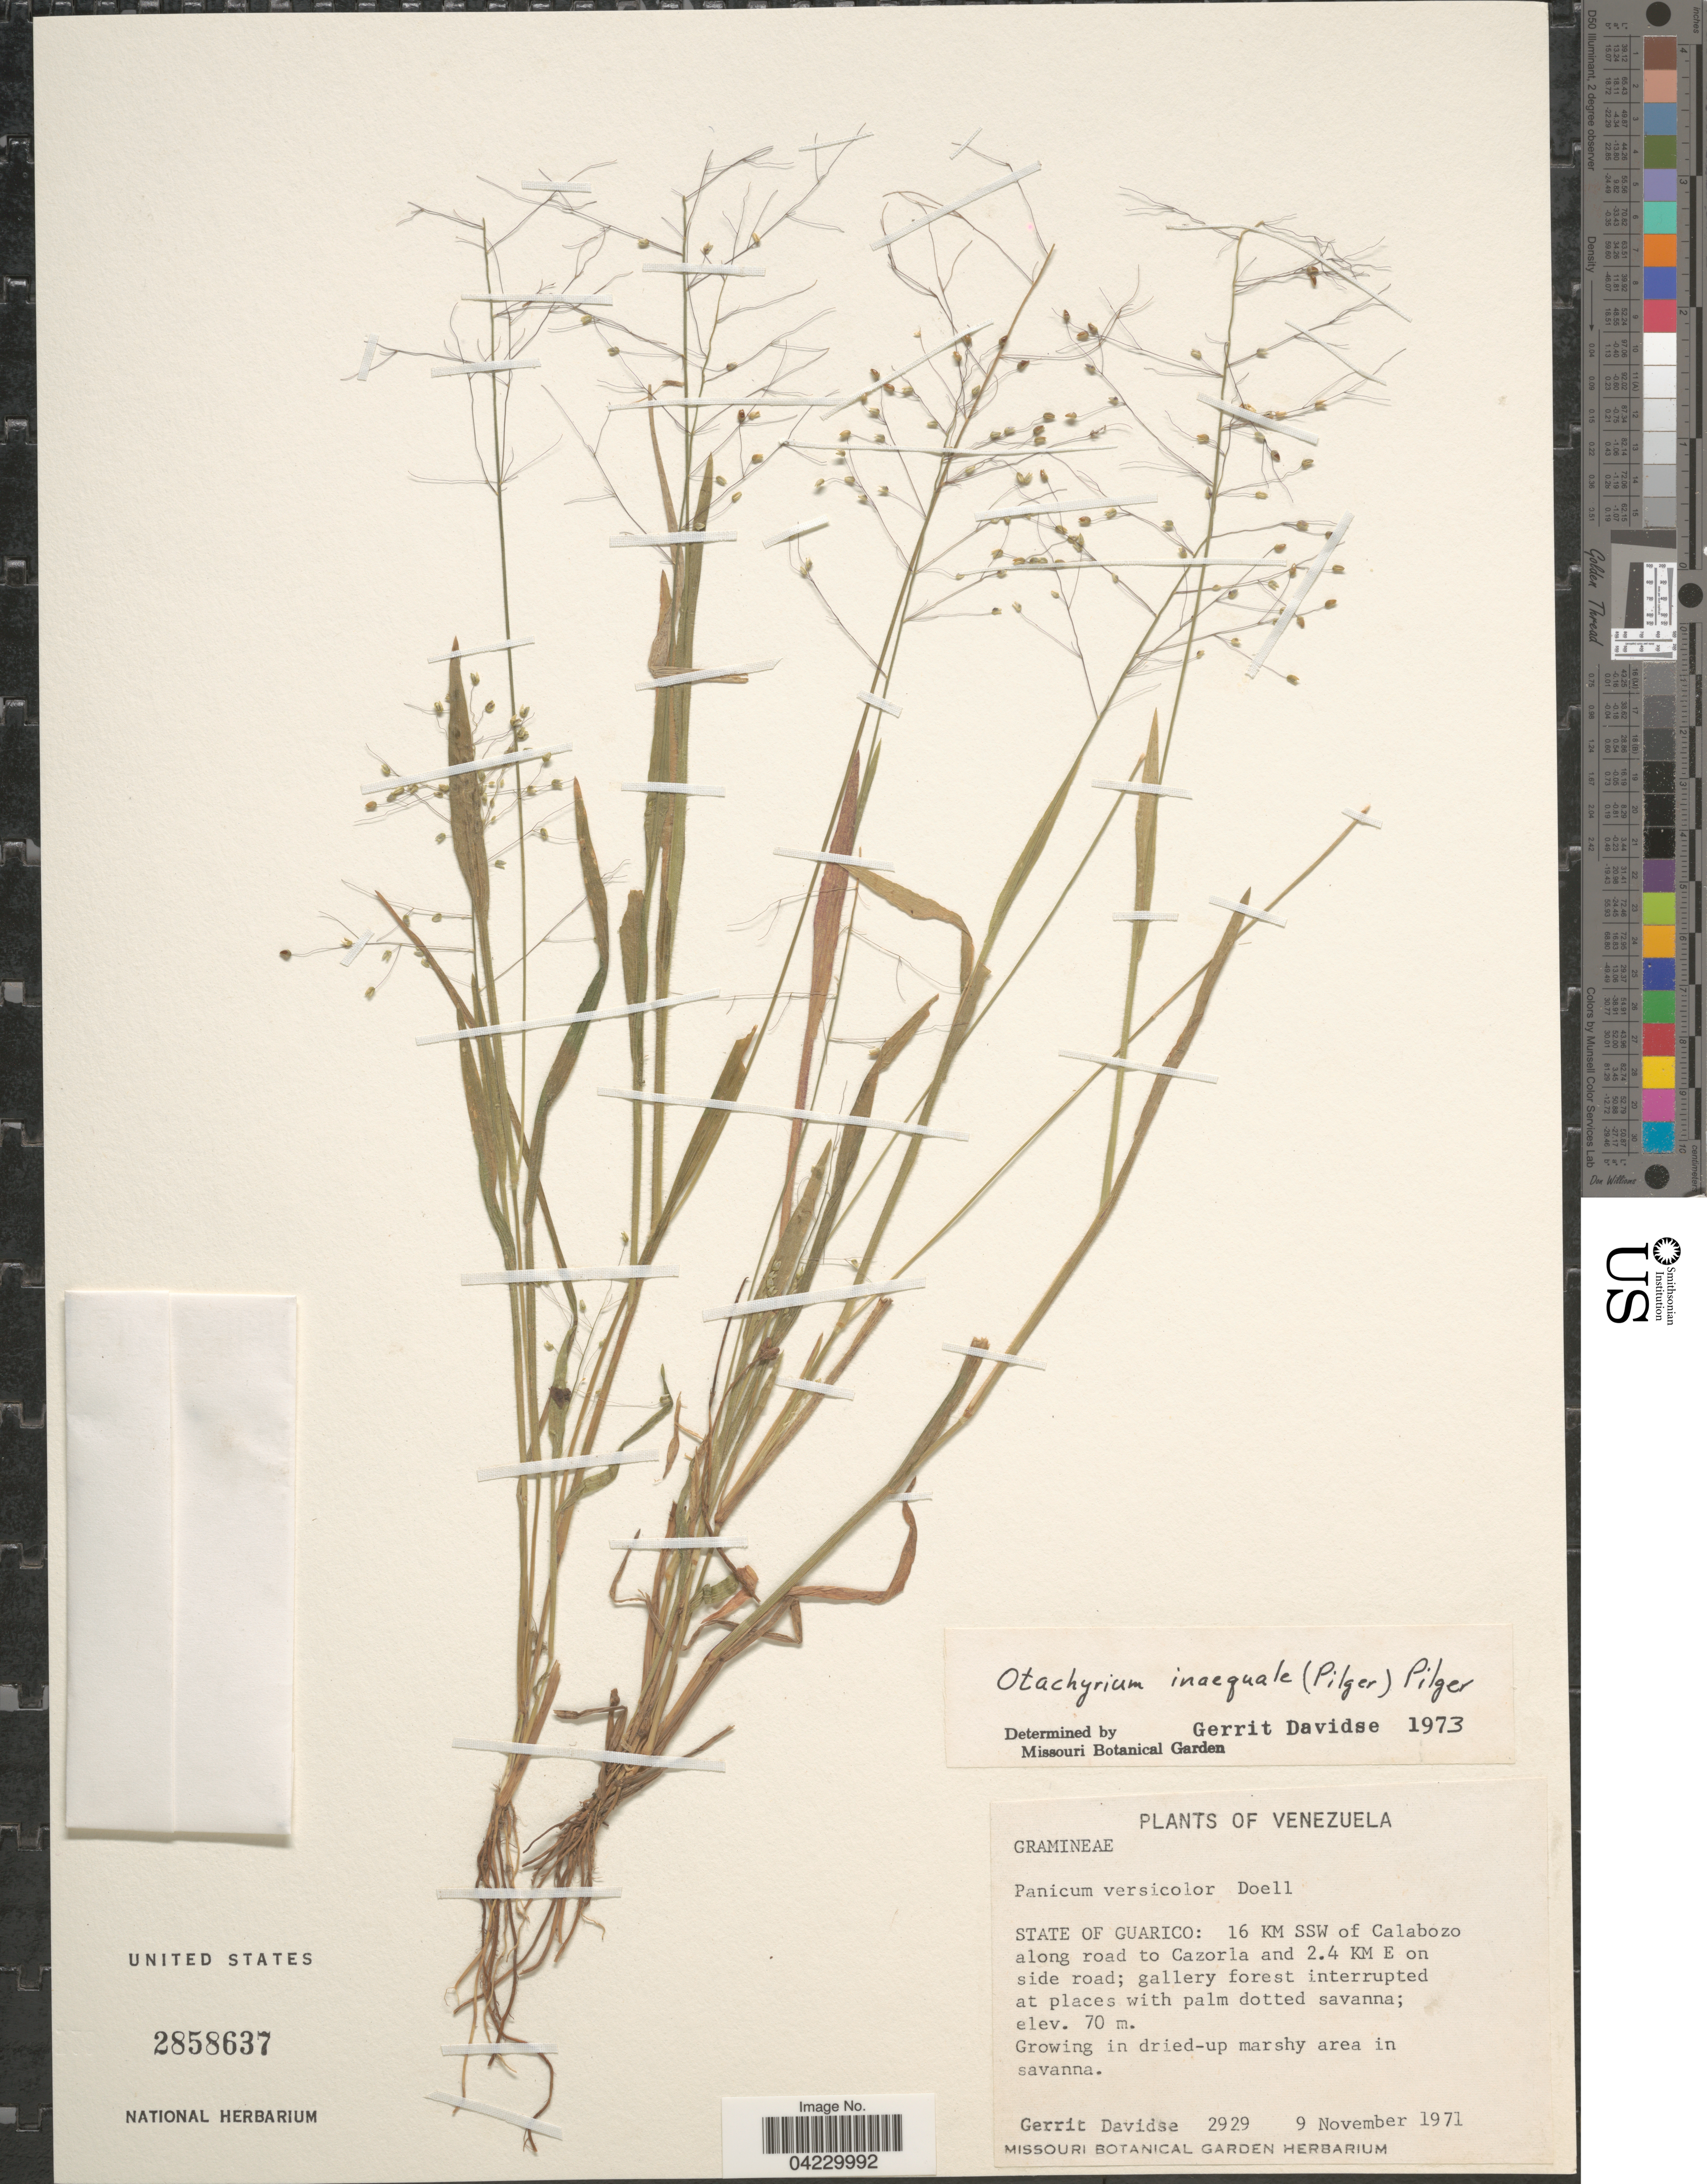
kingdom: Plantae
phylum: Tracheophyta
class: Liliopsida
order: Poales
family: Poaceae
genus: Otachyrium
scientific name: Otachyrium succisum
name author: (Swallen) Send. & Soderstr.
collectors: G. Davidse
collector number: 2929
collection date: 1971-11-09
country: Venezuela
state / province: Guarico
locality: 16 KM SSW of Calabozo along road to Cazorla and 2.4 KM E on side road. Growing in dried-up marshy area in savanna.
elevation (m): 70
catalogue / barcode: US 2858637